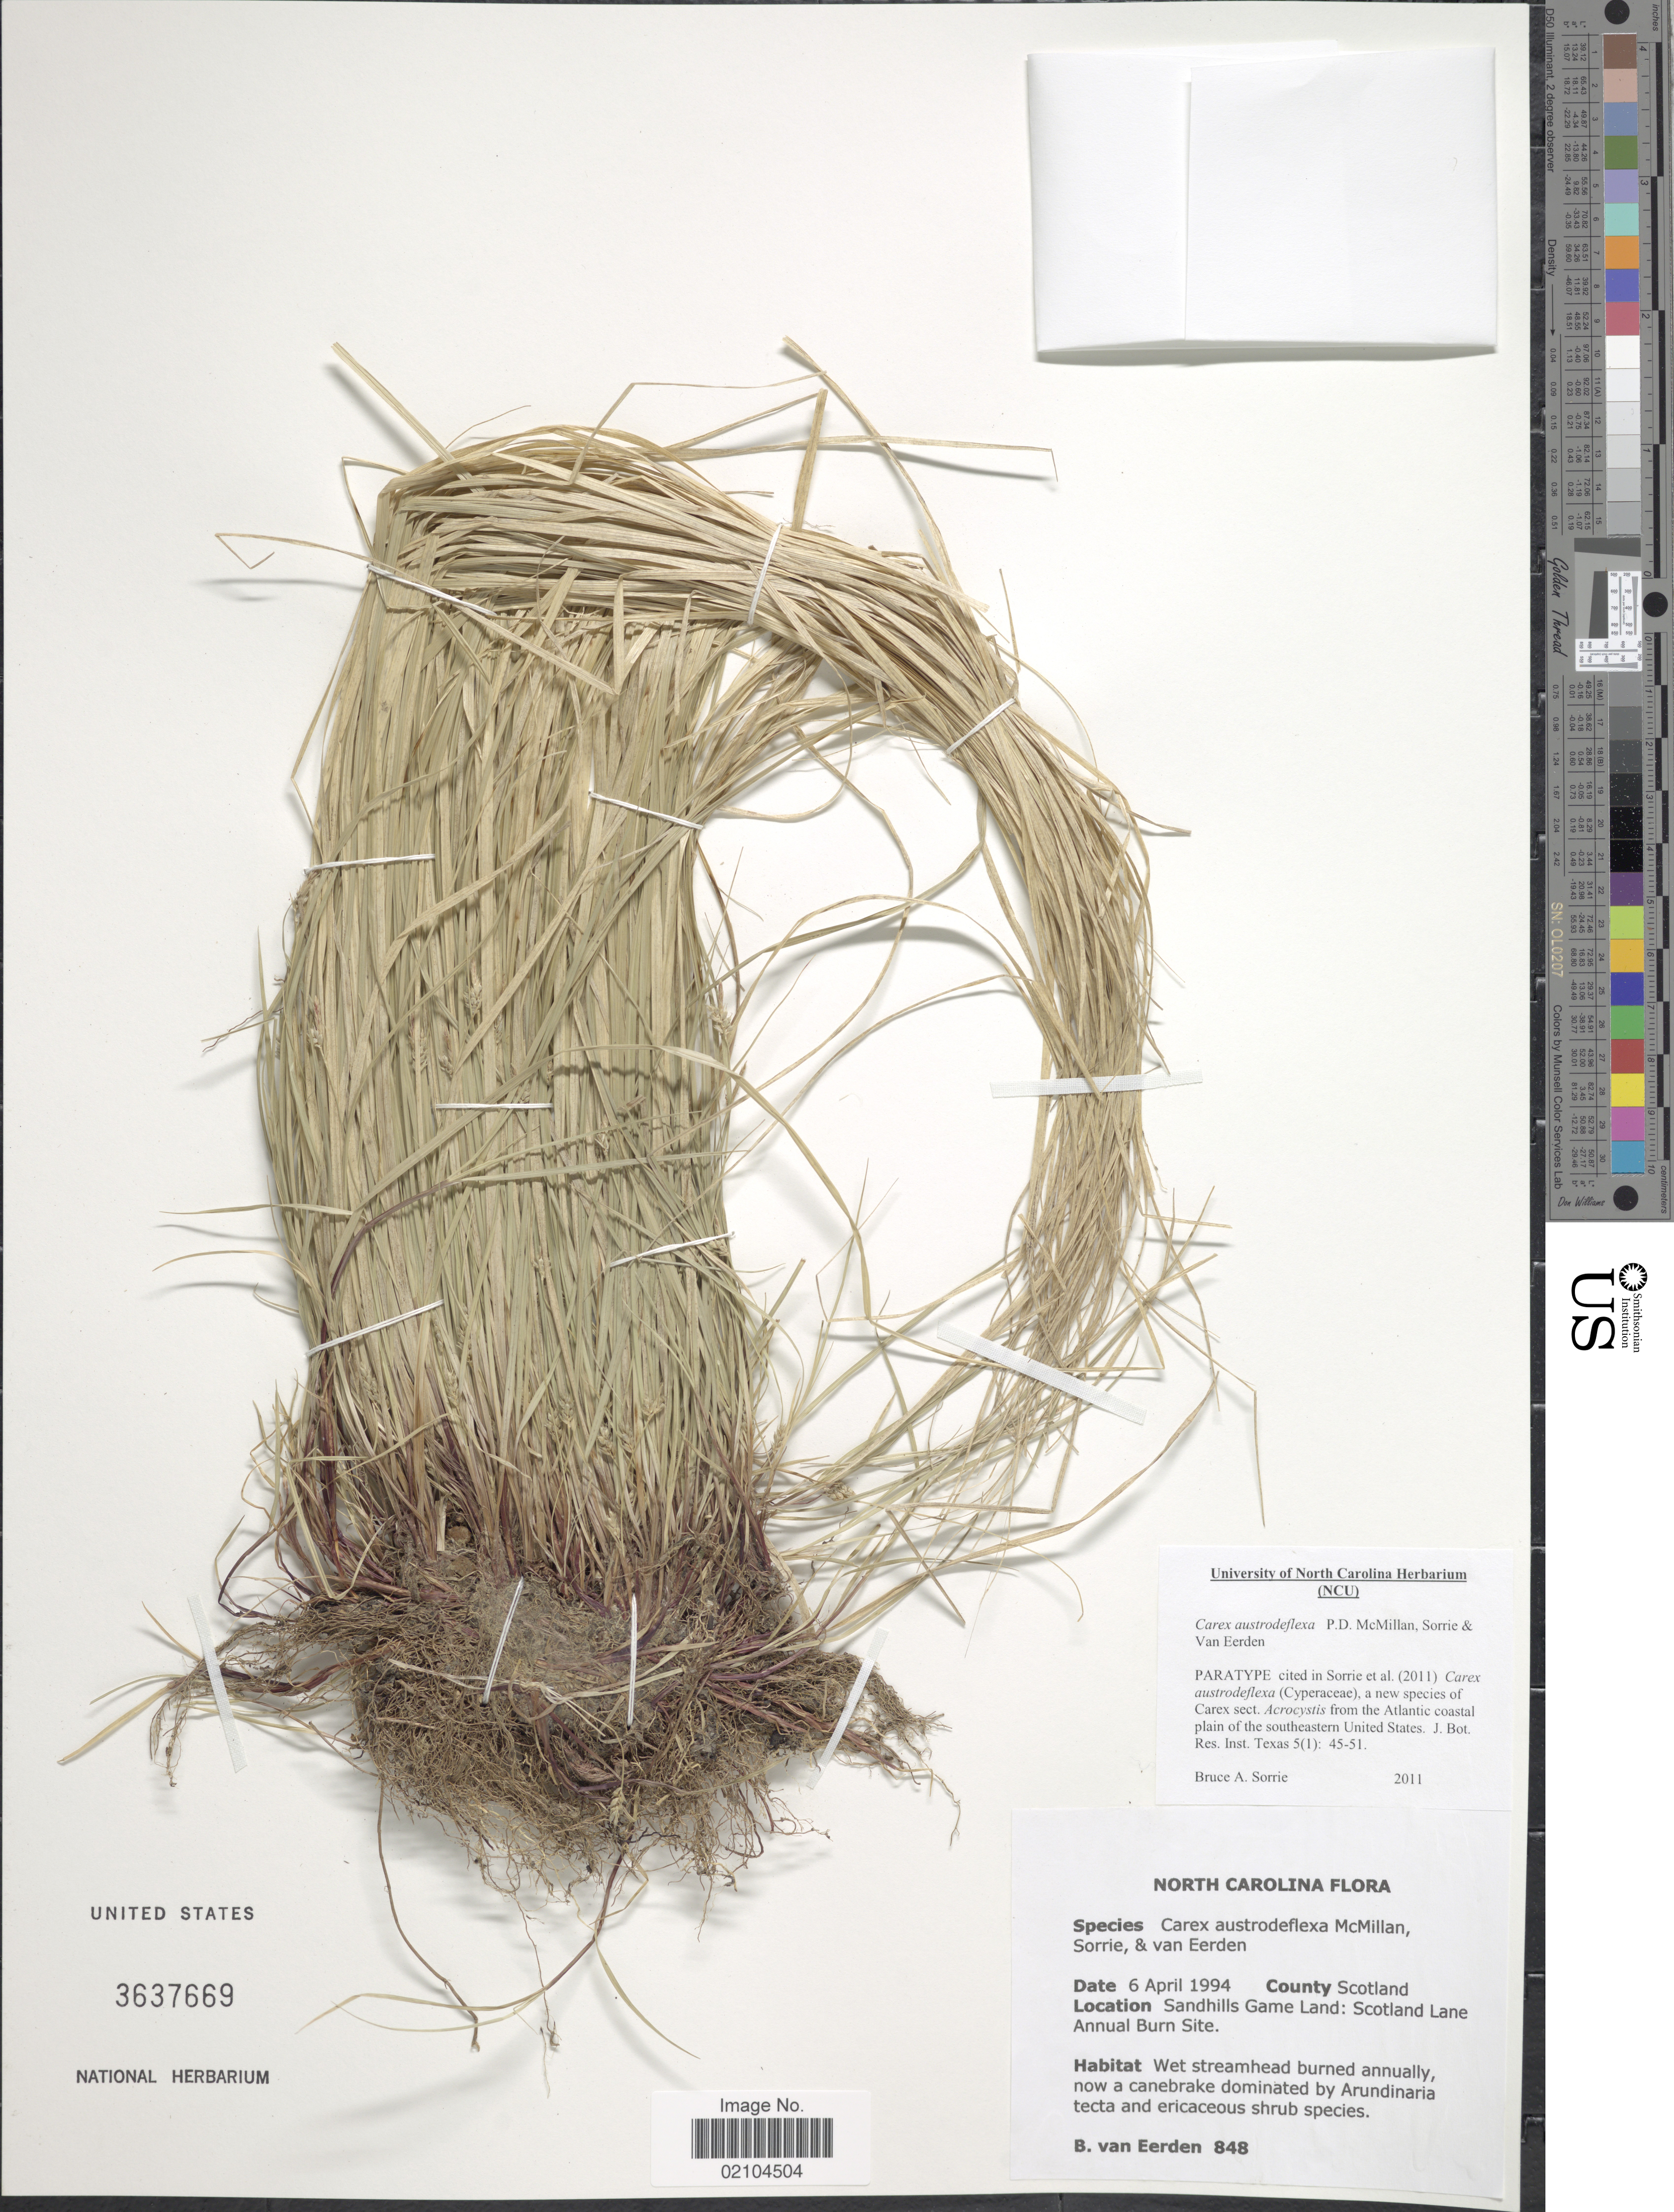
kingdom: Plantae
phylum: Tracheophyta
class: Liliopsida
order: Poales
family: Cyperaceae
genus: Carex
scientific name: Carex austrodeflexa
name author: P.D. McMillan et al.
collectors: B. van Eerden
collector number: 848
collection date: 1994-04-06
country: United States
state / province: North Carolina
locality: County Scotland, Sandhills Game Land: Scotland Lane Annual Burn Site, wet streambed burned annually.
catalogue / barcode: US 3637669